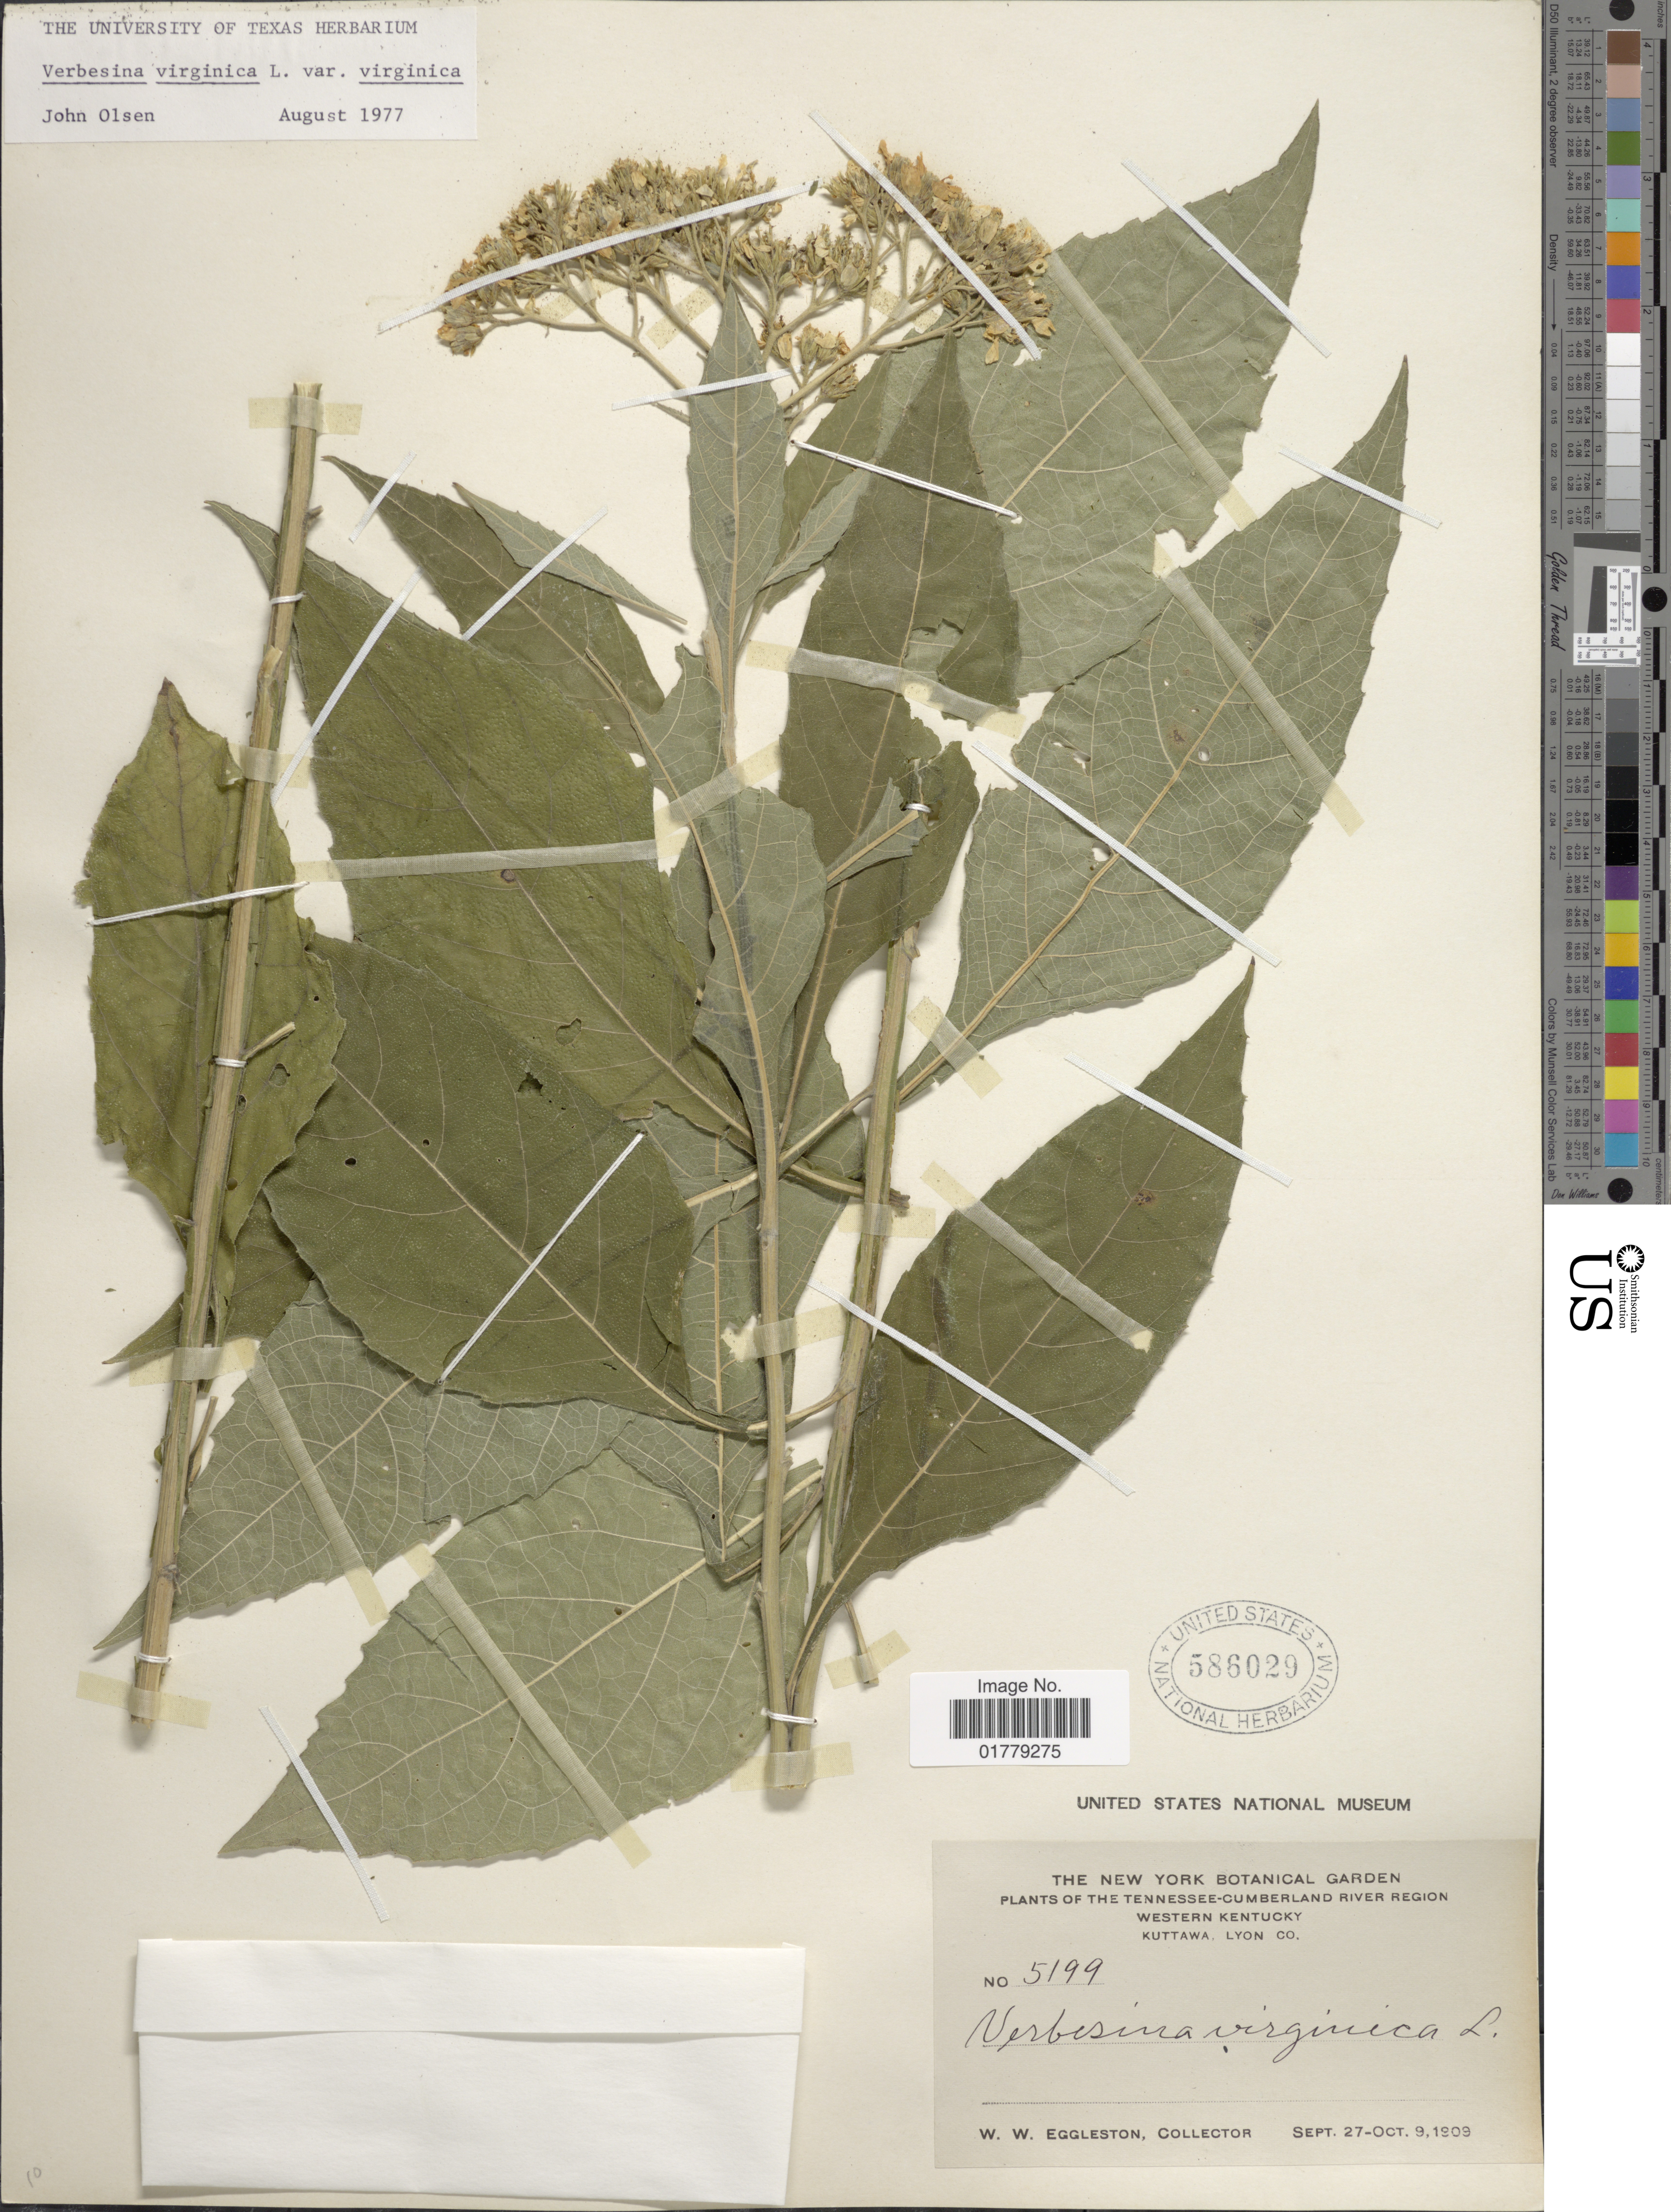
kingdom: Plantae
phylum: Tracheophyta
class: Magnoliopsida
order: Asterales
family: Asteraceae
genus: Verbesina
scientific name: Verbesina virginica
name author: L.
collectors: W. W. Eggleston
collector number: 5199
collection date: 1909-09-27/1909-10-09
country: United States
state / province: Kentucky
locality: Tennessee-Cumberland River Region. Western Kentucky. Kuttawa, Lyon Co.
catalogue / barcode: US 586029